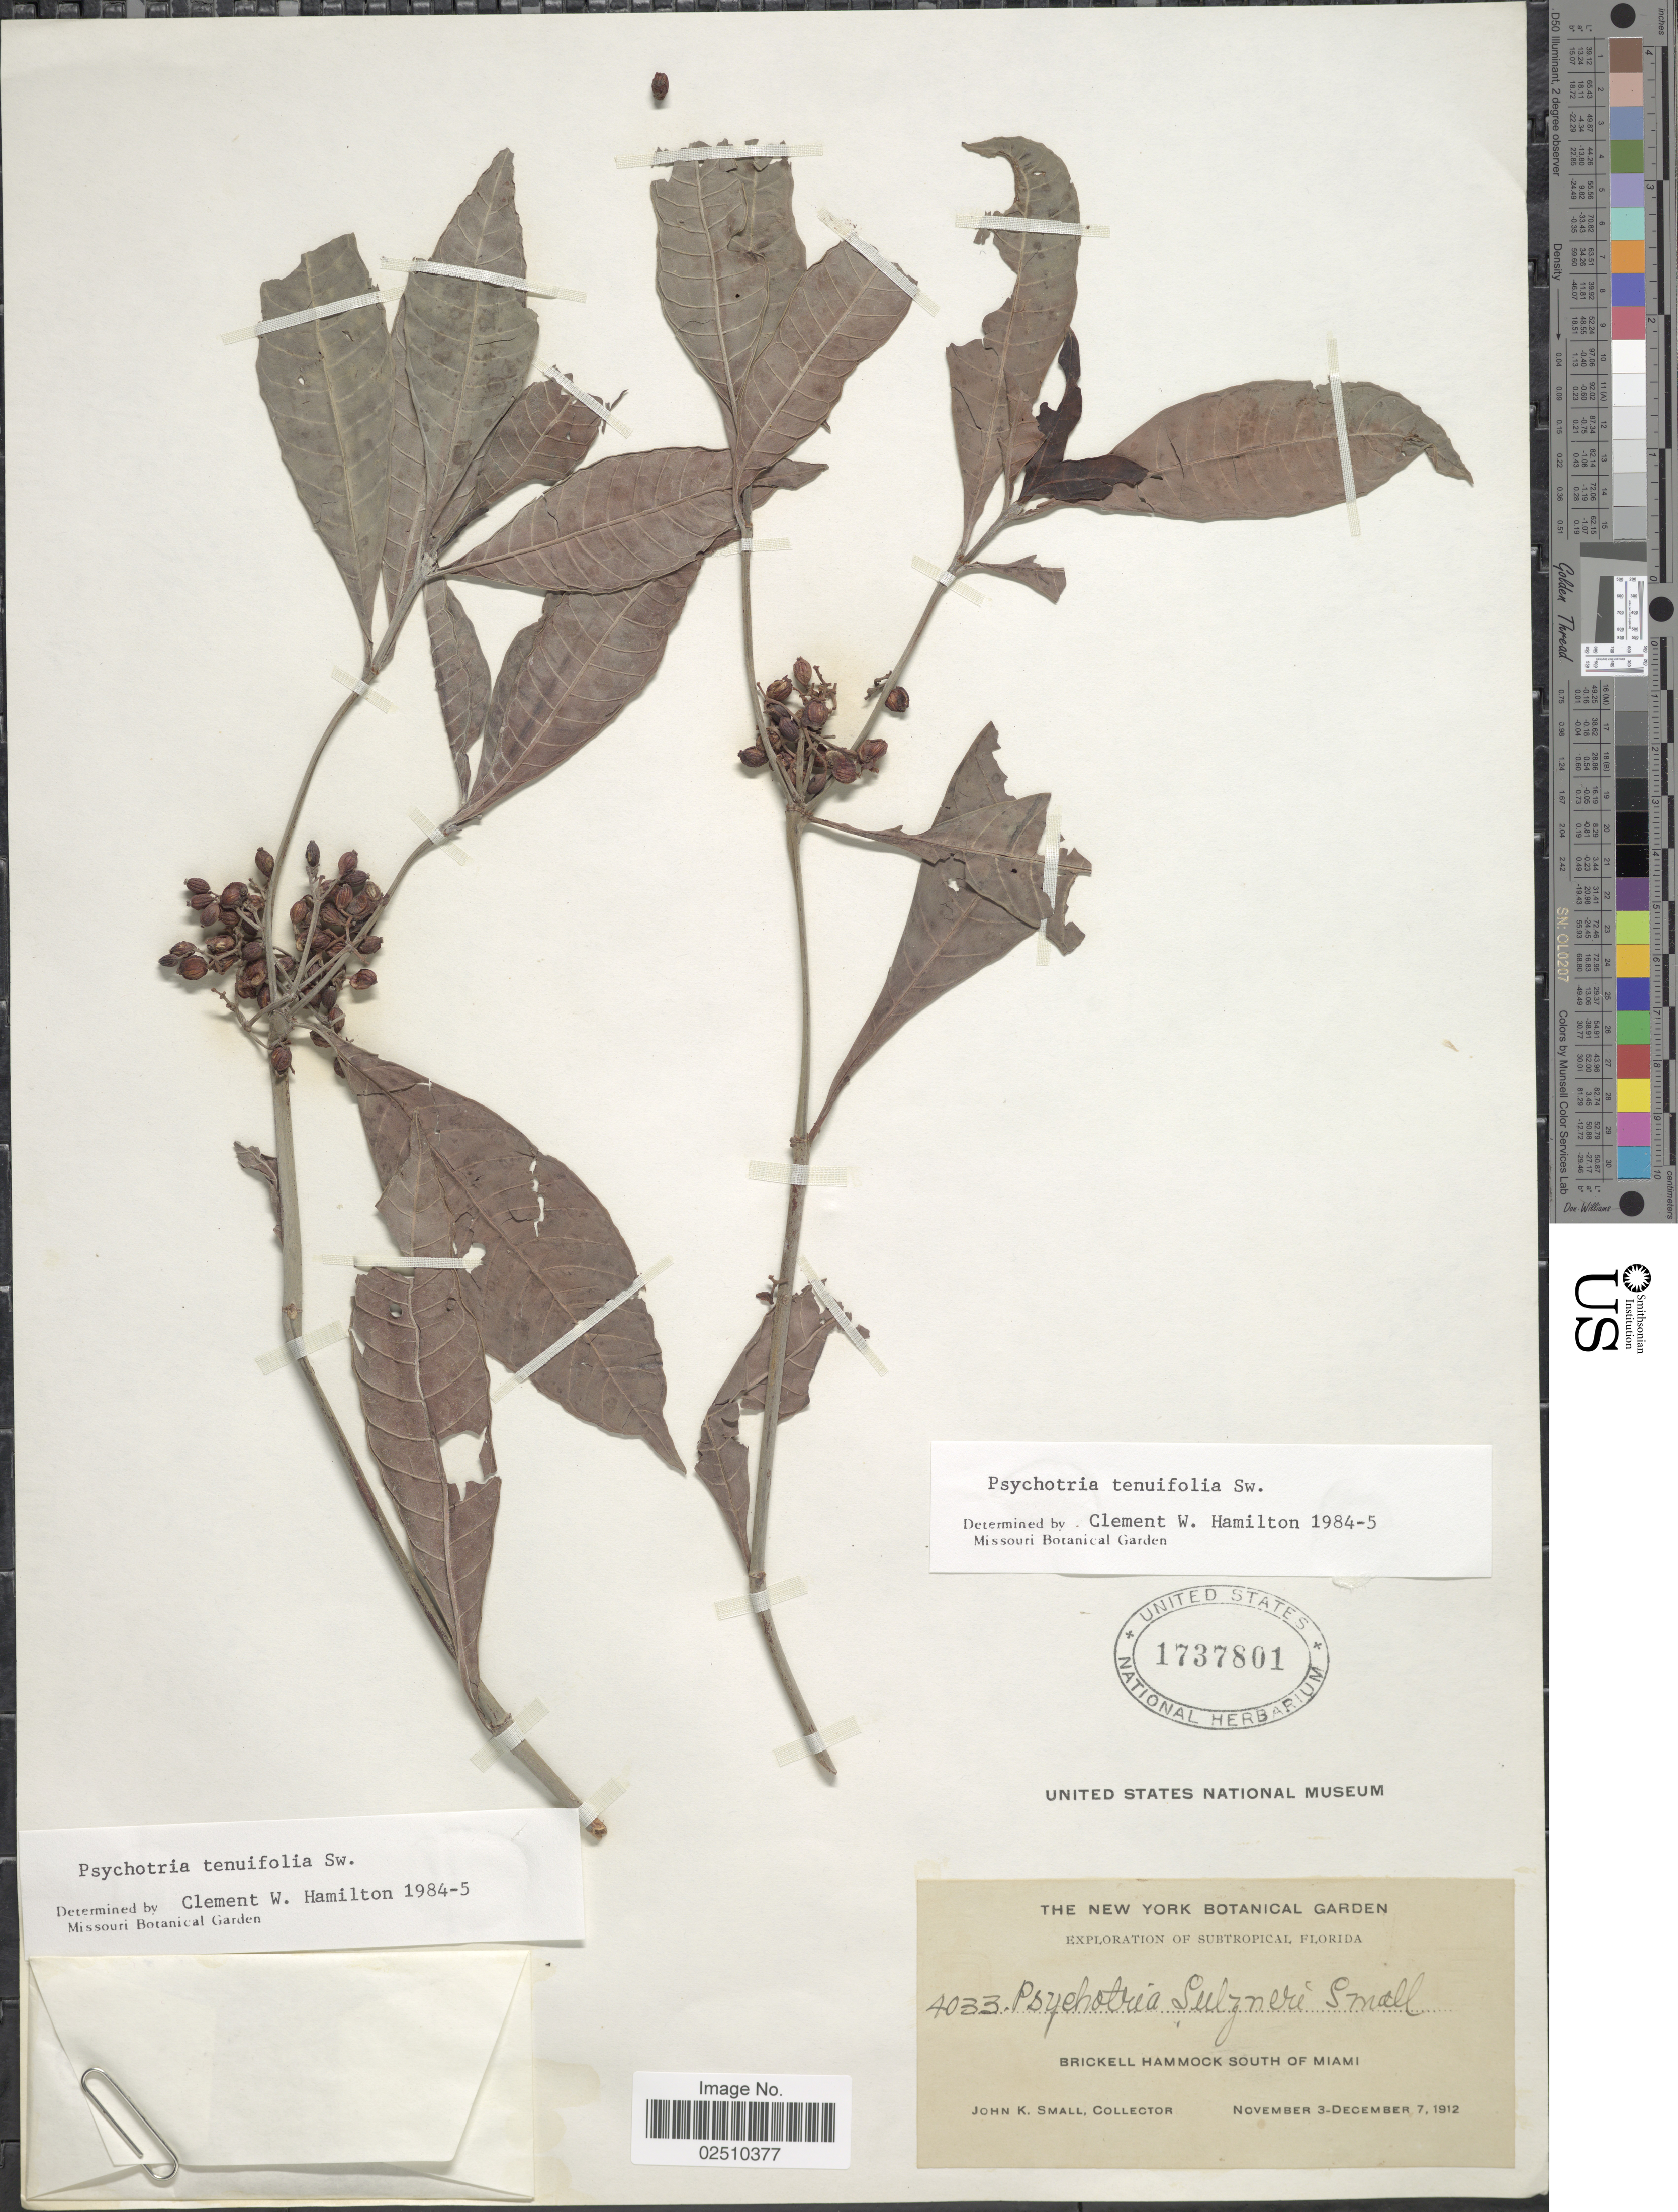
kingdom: Plantae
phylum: Tracheophyta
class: Magnoliopsida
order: Gentianales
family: Rubiaceae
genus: Psychotria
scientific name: Psychotria tenuifolia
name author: Sw.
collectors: J. K. Small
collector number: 4033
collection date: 1912-11-03/1912-12-07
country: United States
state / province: Florida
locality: Brickell Hammock South of Miami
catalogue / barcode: US 1737801